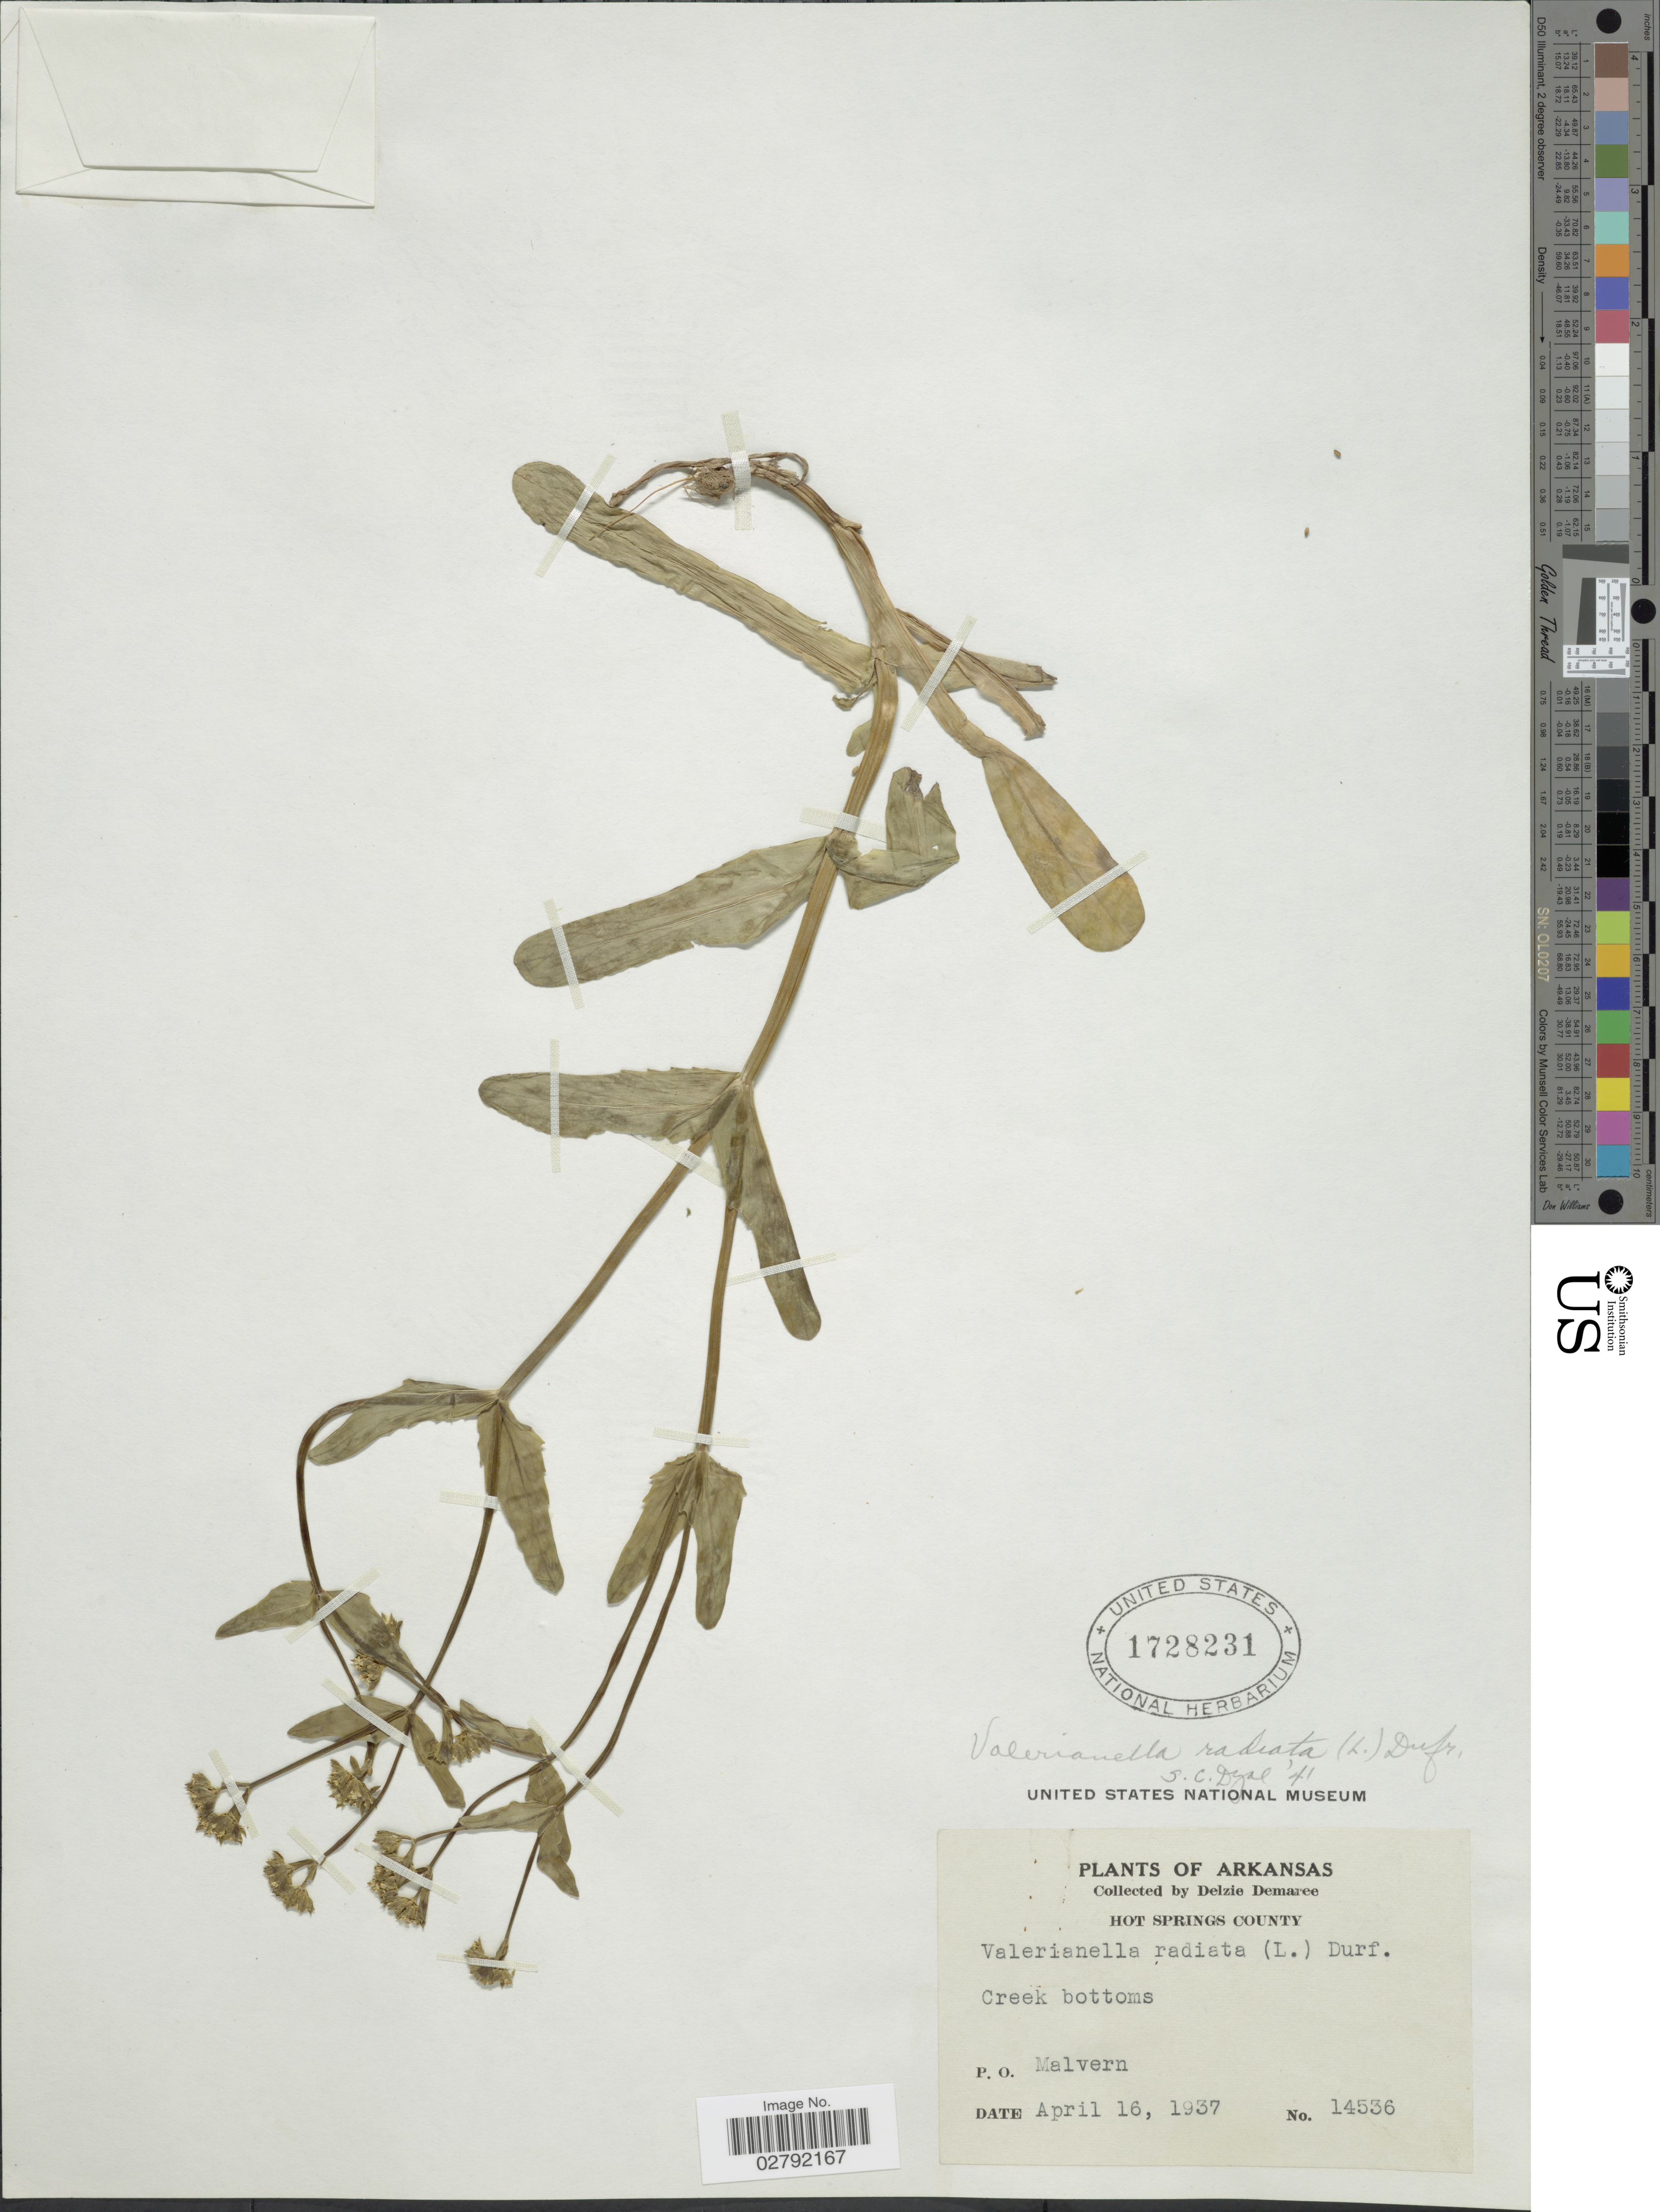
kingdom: Plantae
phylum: Tracheophyta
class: Magnoliopsida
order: Dipsacales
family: Caprifoliaceae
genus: Valerianella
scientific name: Valerianella radiata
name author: (L.) Dufr.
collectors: D. Demaree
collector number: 14536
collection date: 1937-04-16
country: United States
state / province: Arkansas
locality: Hot Springs County. P.O. Malvern.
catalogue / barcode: US 1728231